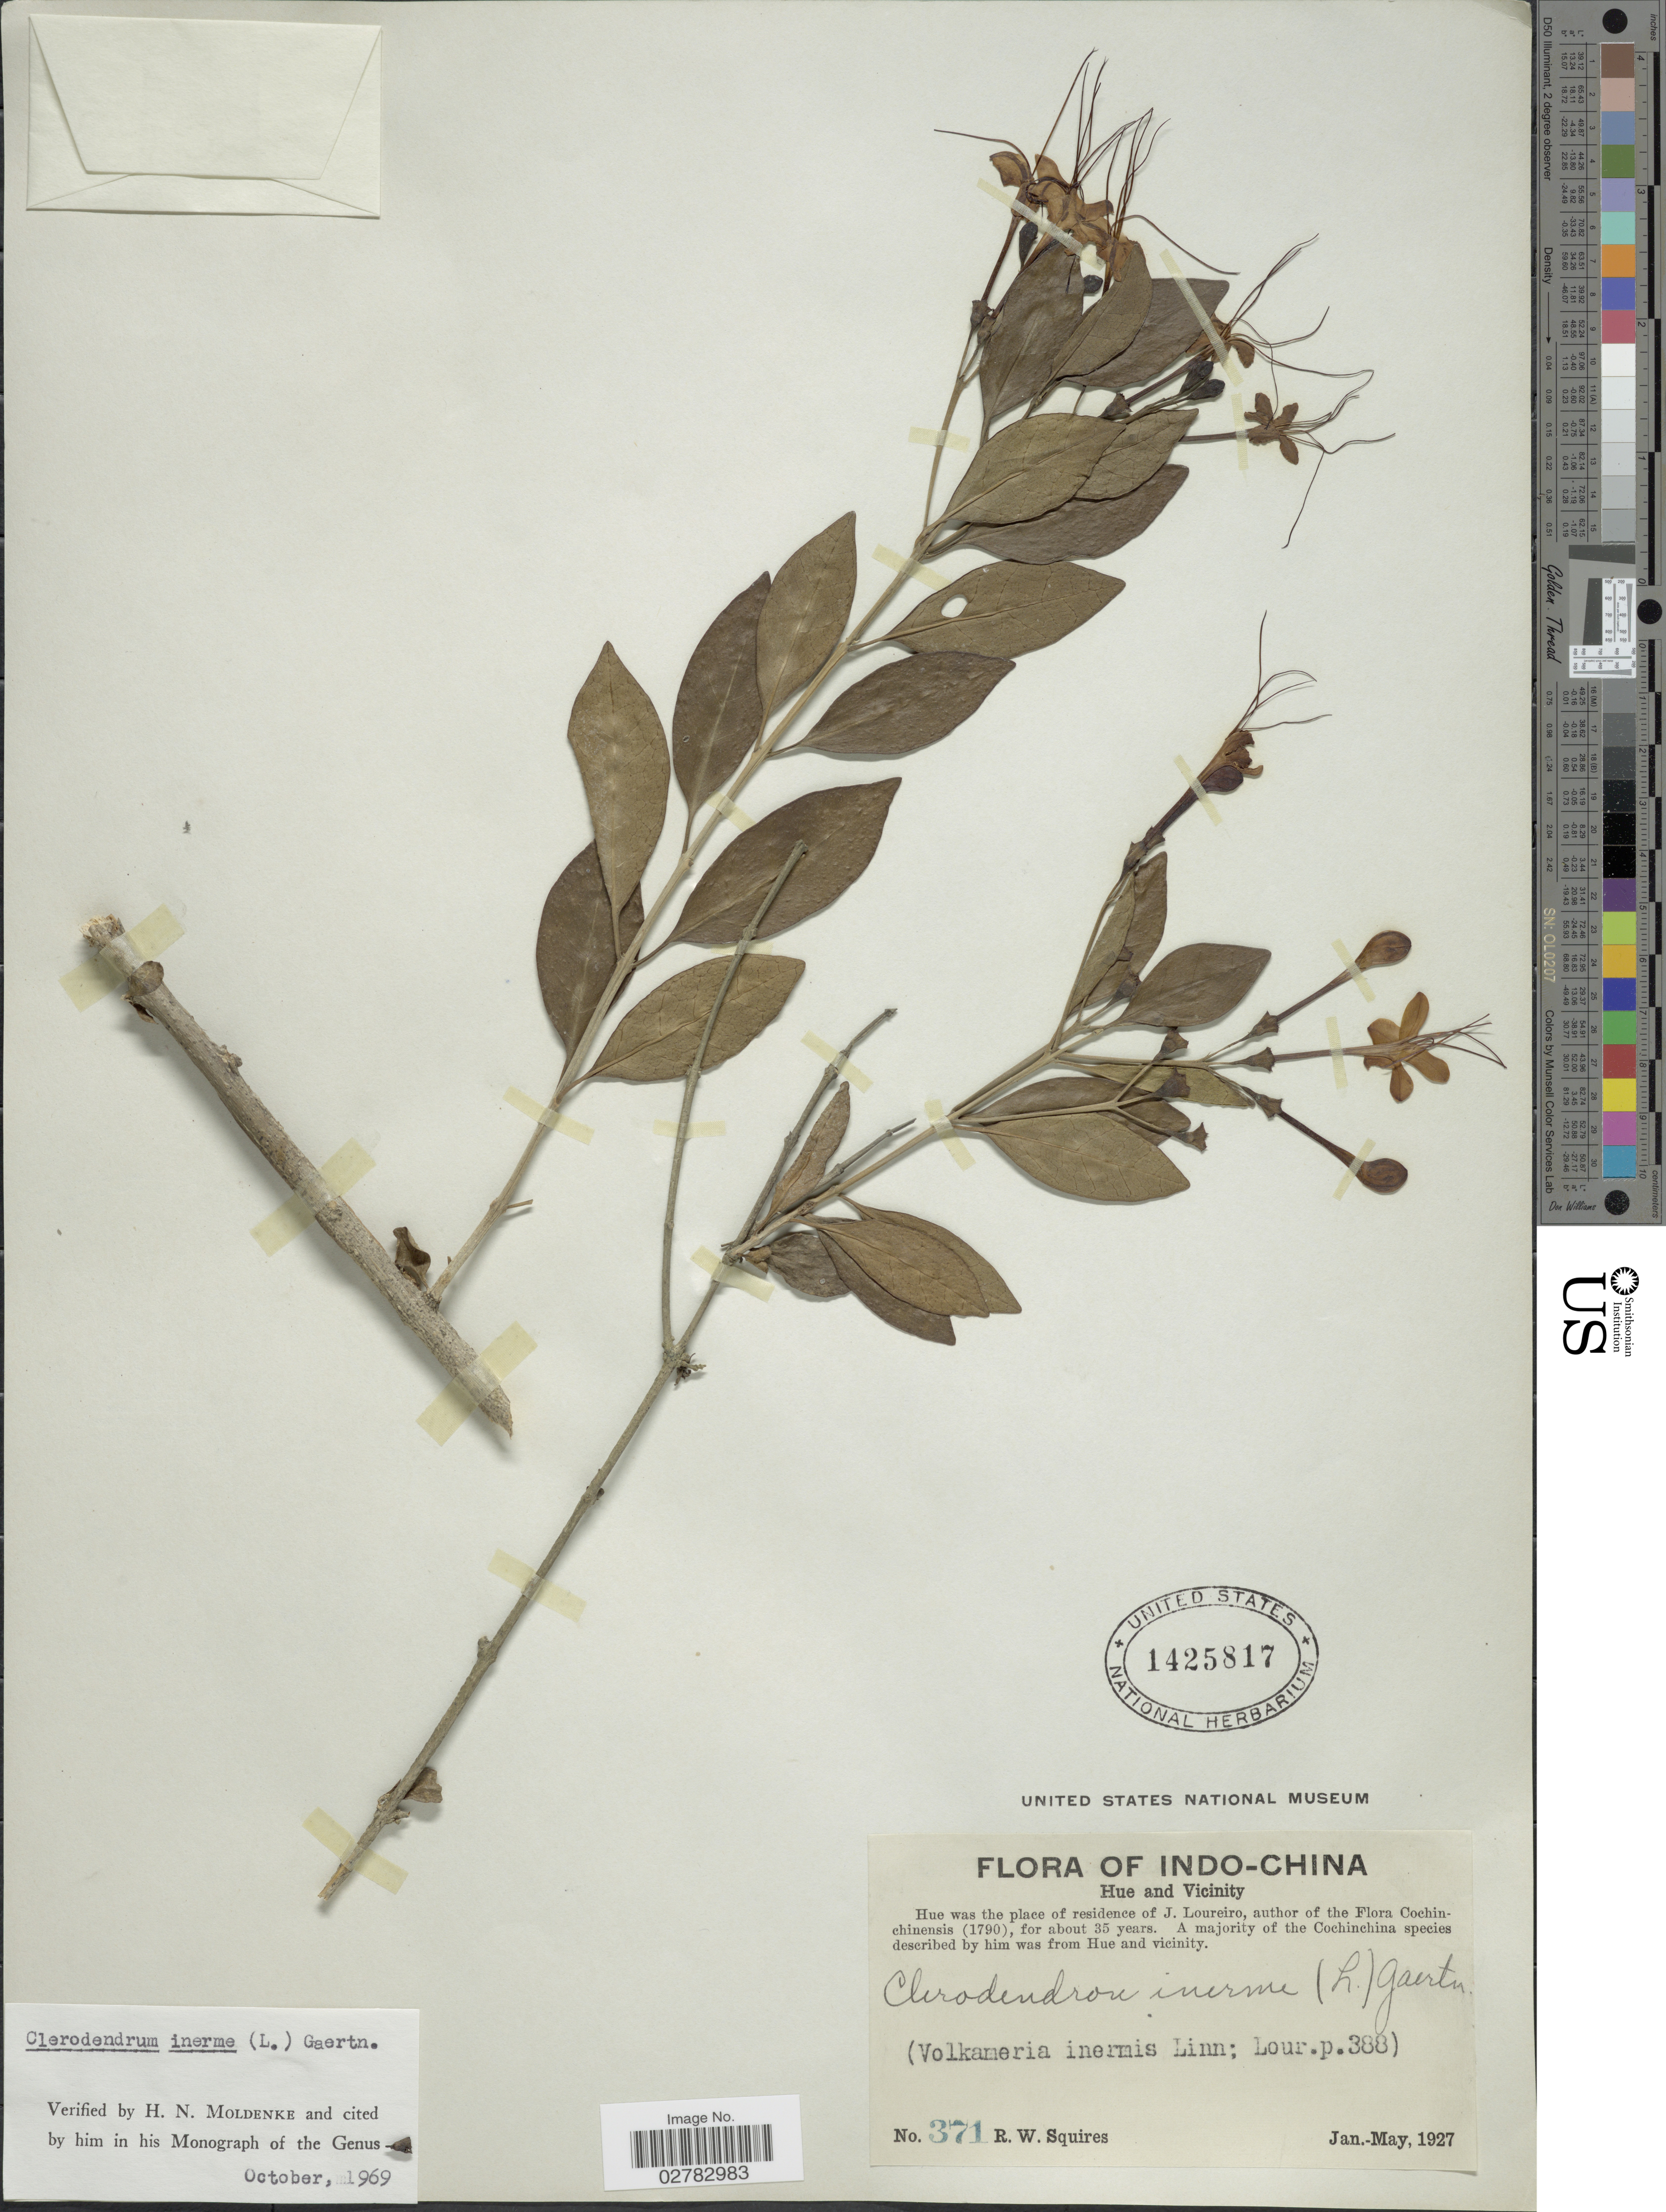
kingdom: Plantae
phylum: Tracheophyta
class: Magnoliopsida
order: Lamiales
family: Lamiaceae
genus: Clerodendrum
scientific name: Clerodendrum inerme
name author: (L.) Gaertn.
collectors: R. Squires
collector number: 371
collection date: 1927-01/1927-05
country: Vietnam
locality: Indo-China. Hue and Vicinity.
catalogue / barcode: US 1425817